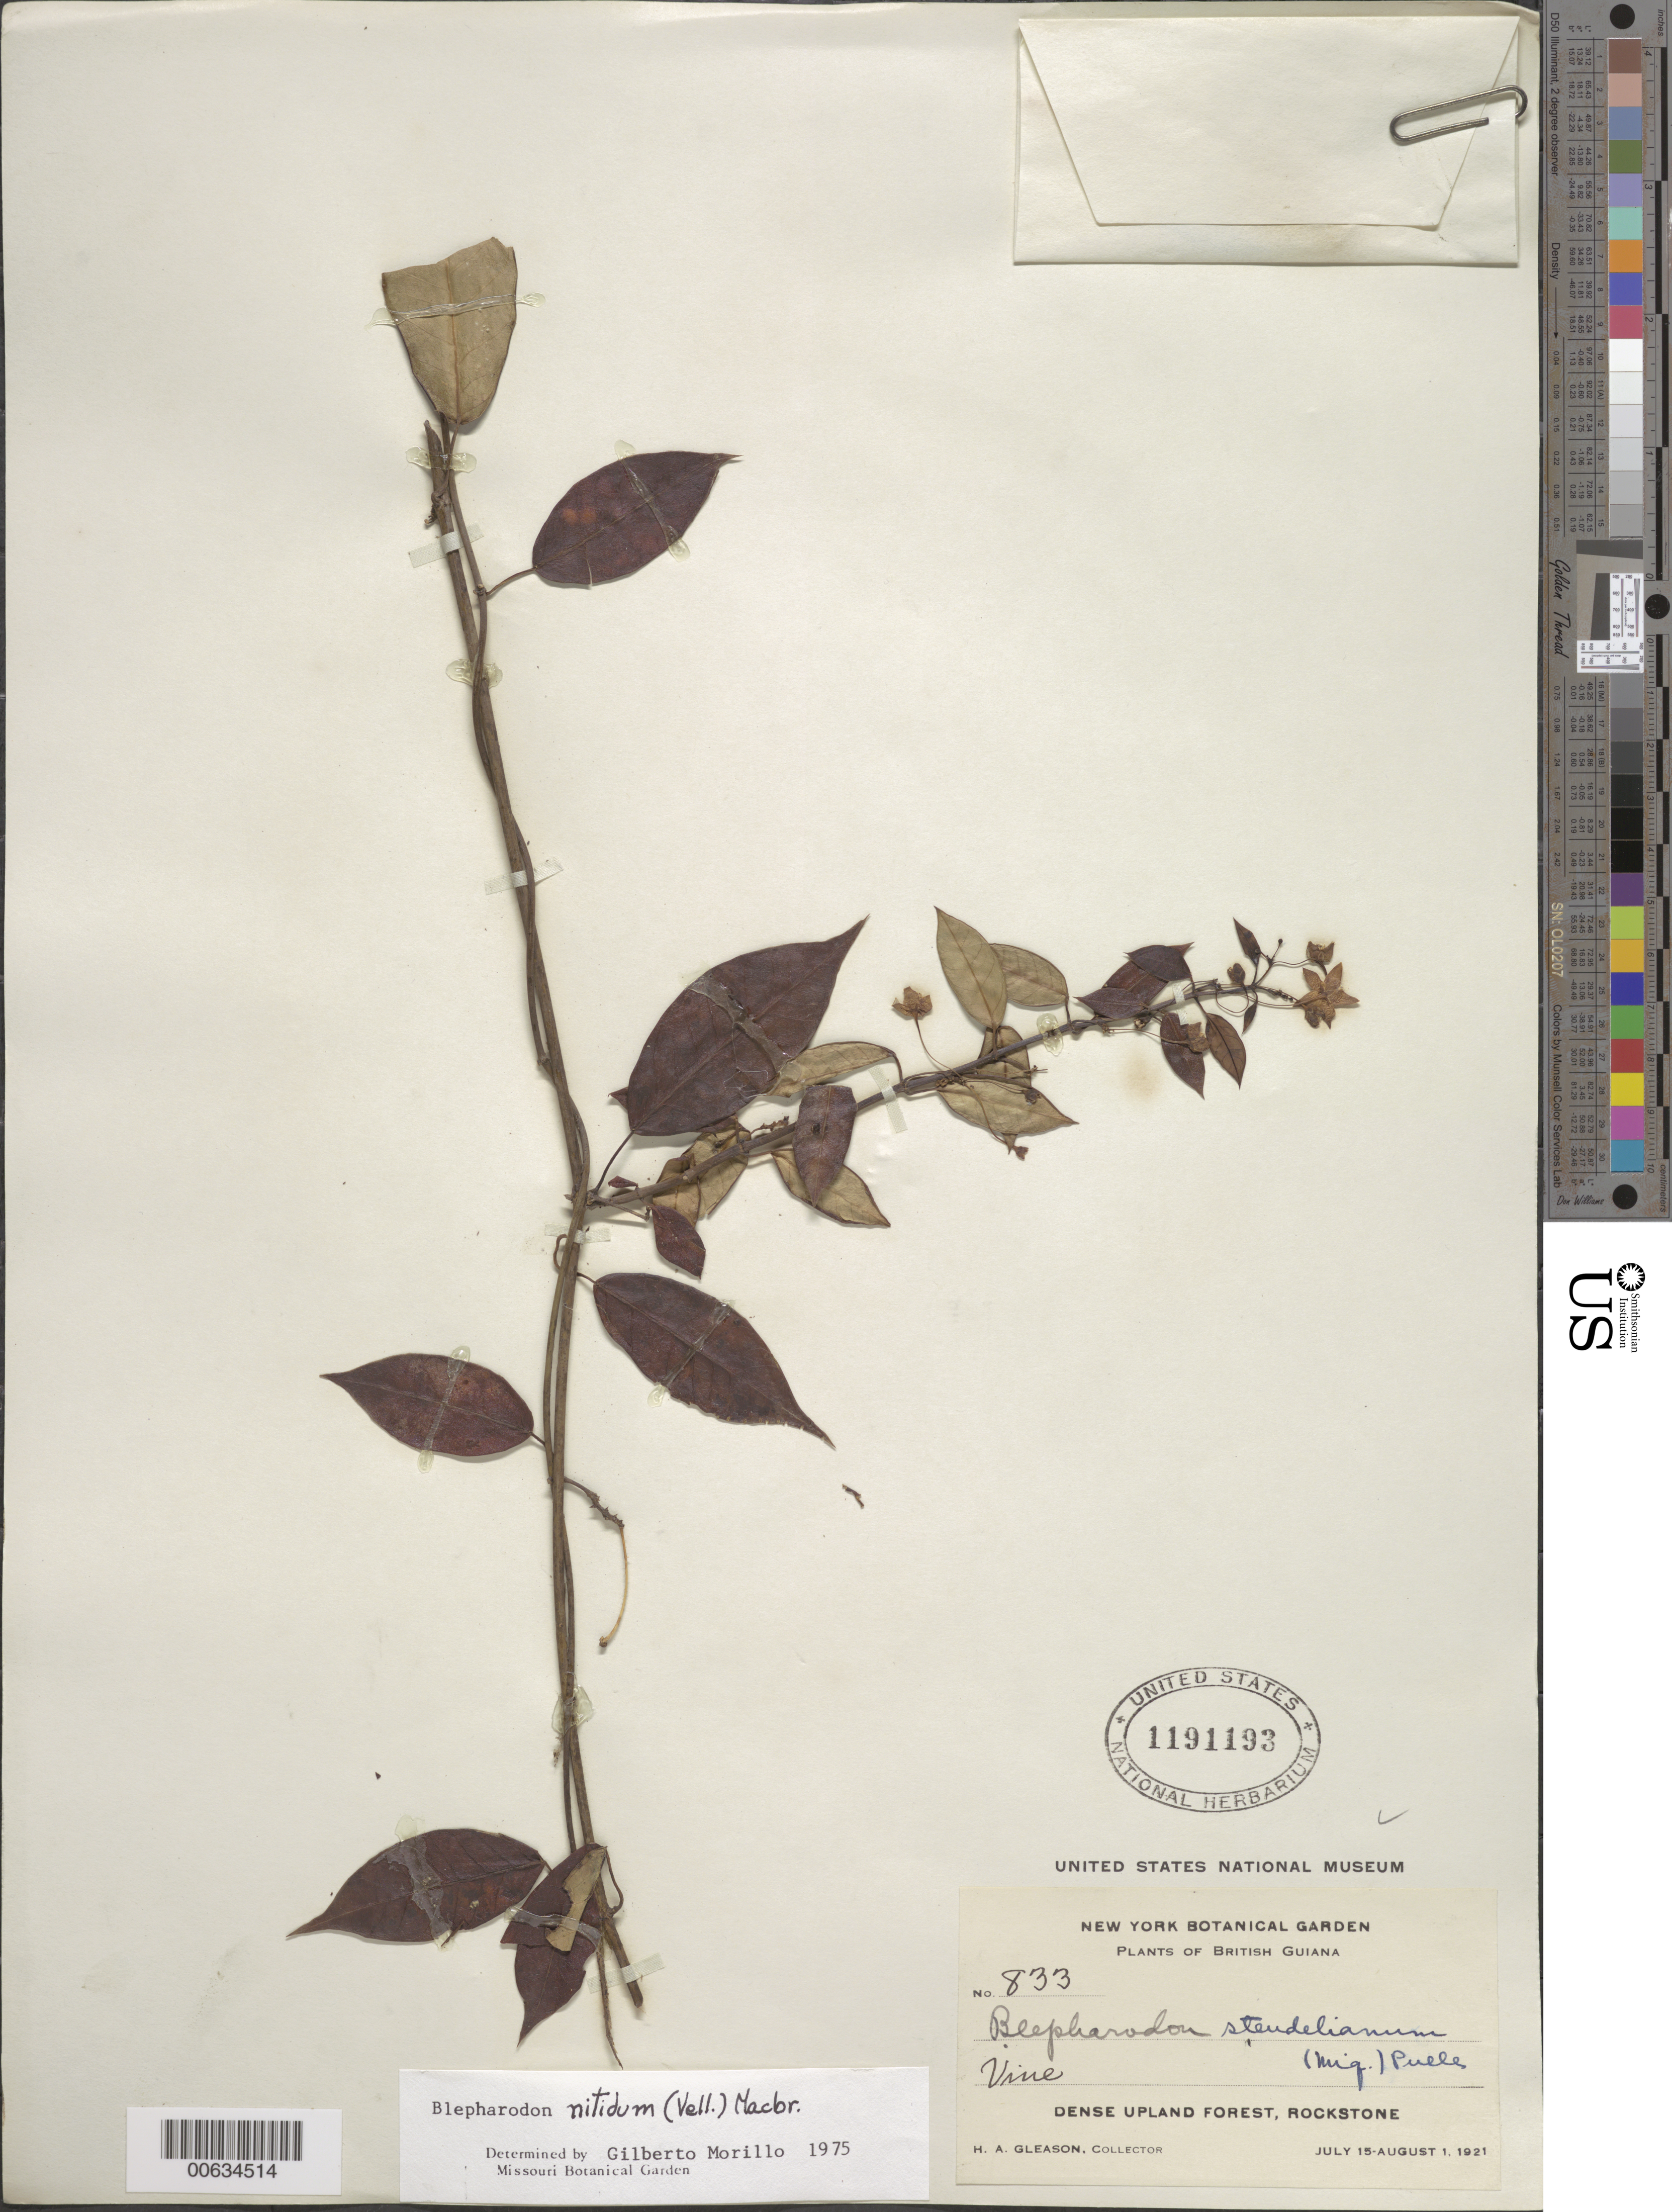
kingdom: Plantae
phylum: Tracheophyta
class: Magnoliopsida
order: Gentianales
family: Apocynaceae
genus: Blepharodon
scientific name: Blepharodon nitidus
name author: (Vell.) J.F. Macbr.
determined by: Morillo, G. N.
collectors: H. A. Gleason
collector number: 833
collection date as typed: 15-Jul-27 to 1-Aug-27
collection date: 1927-07-15/1927-08-01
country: Guyana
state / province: U. Demerara-Berbice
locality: Rockstone, in and about the village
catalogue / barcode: US 1191193